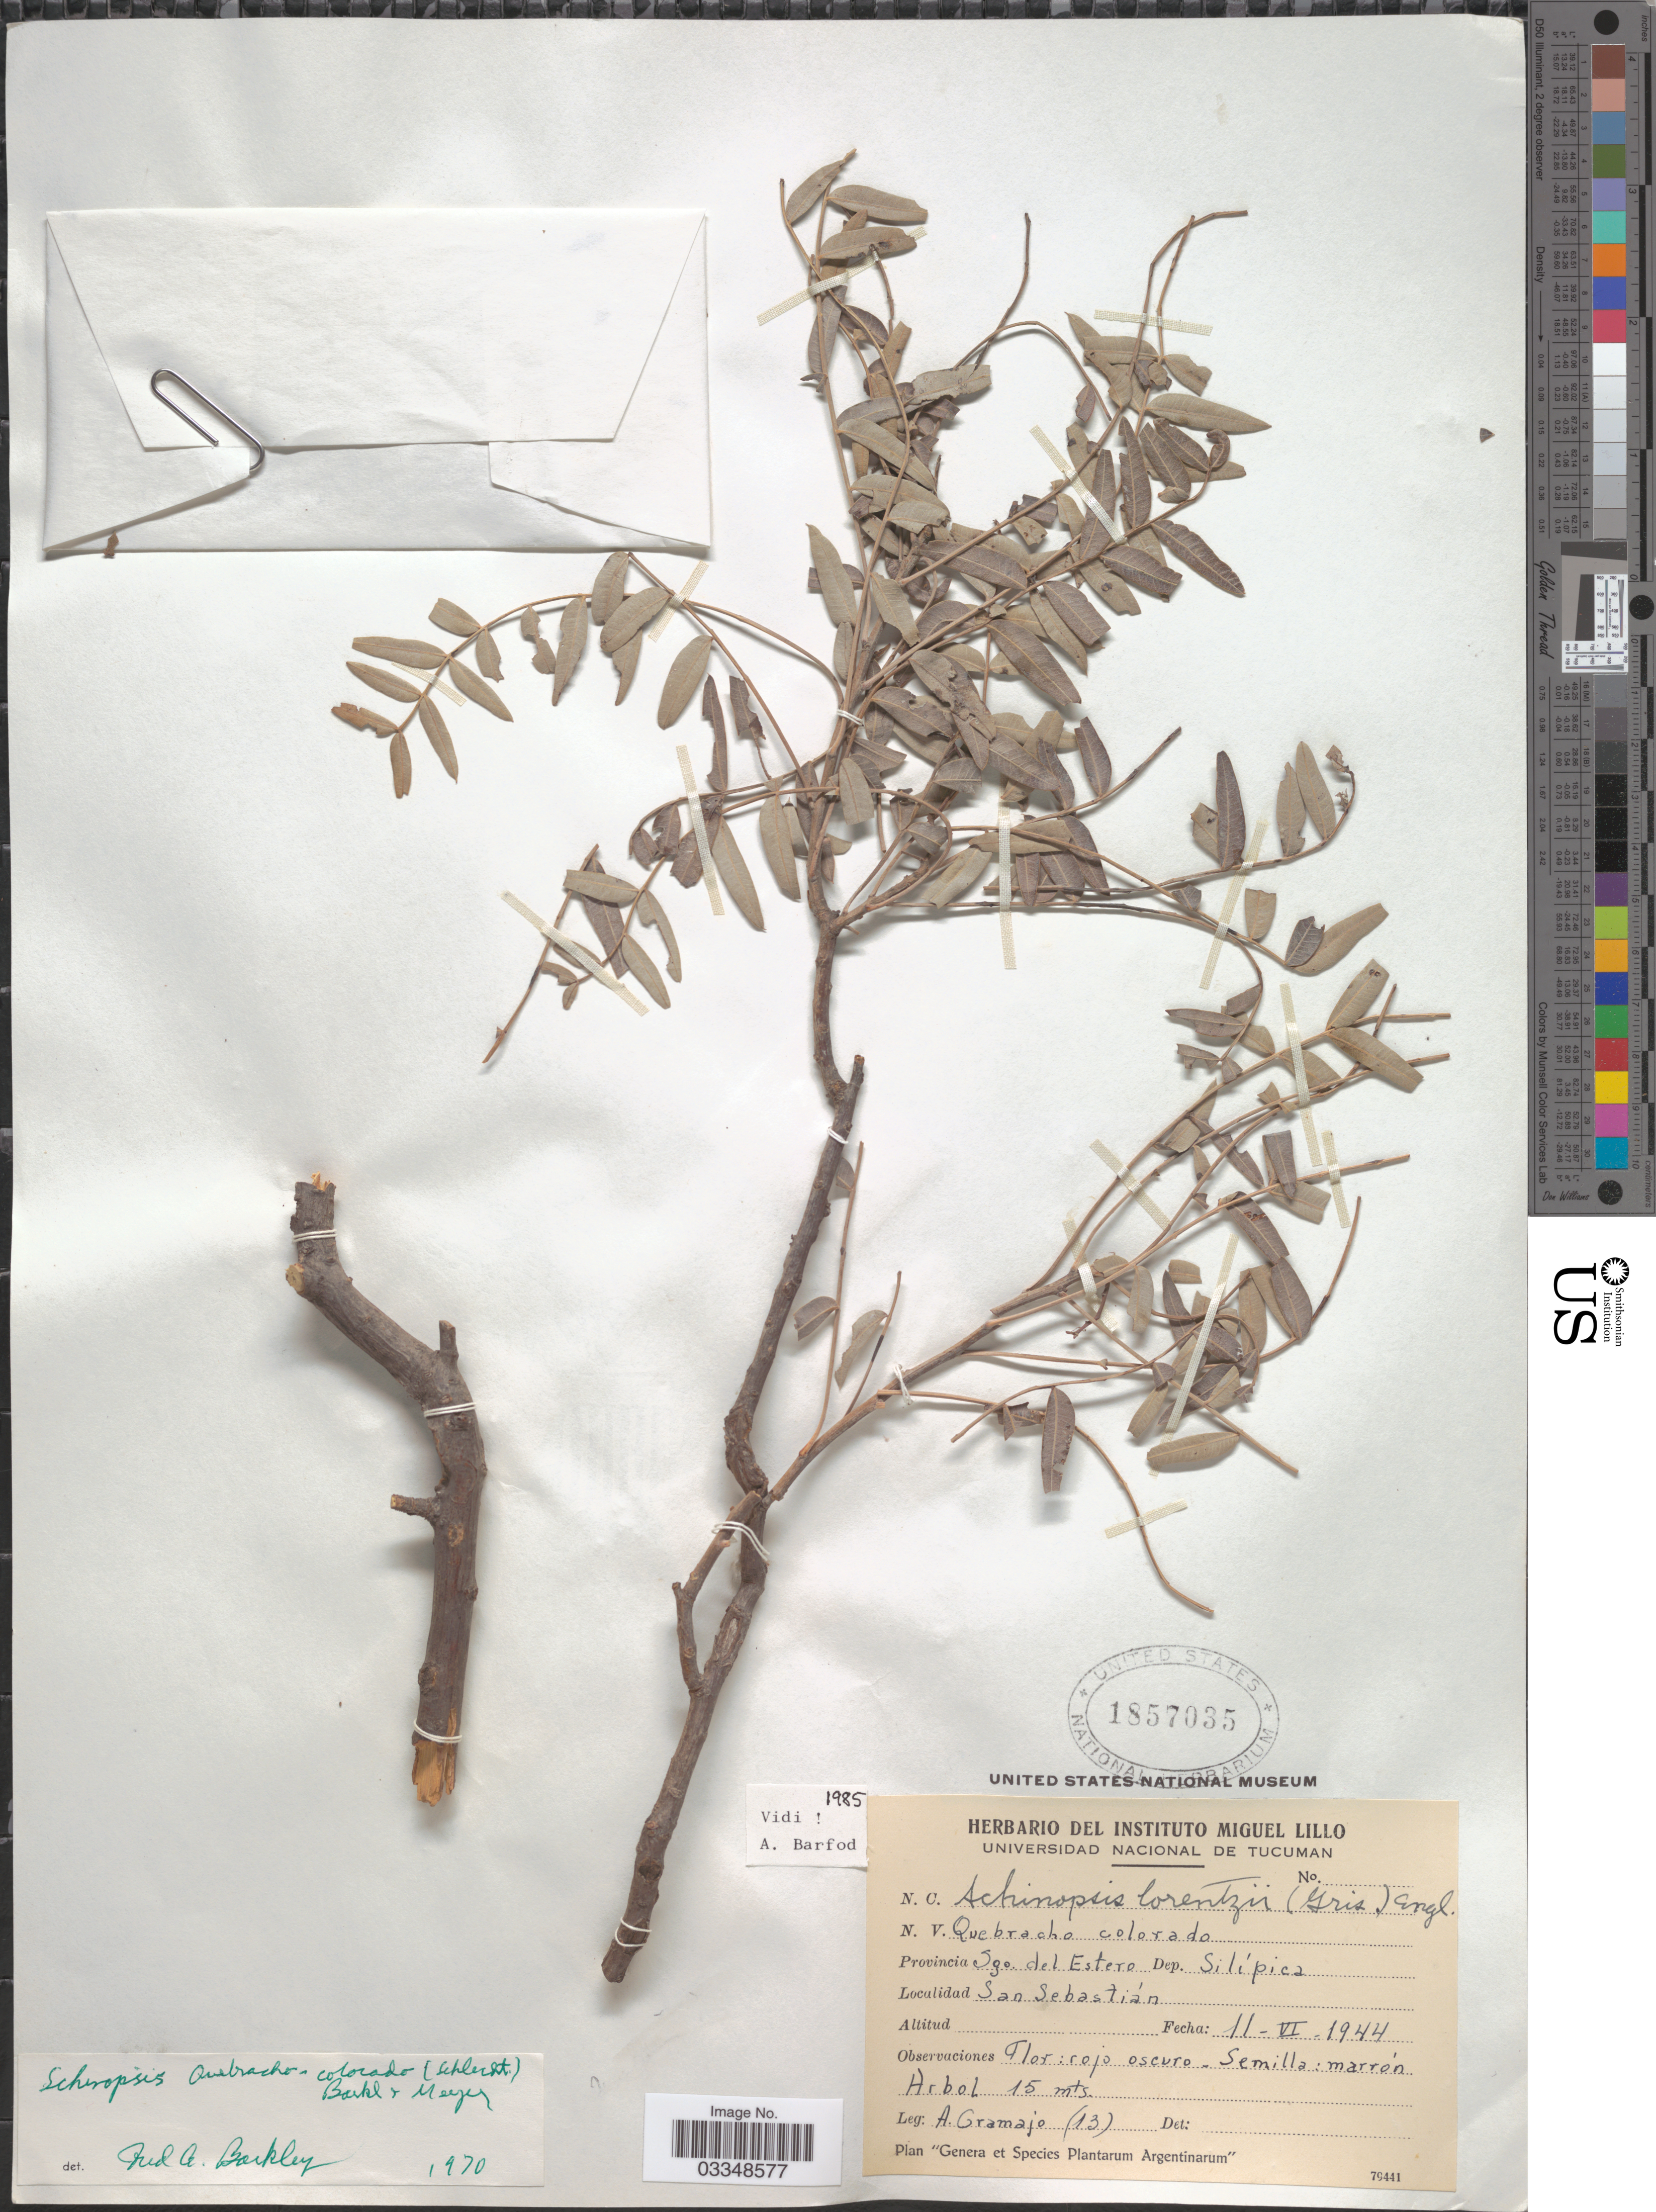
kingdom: Plantae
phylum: Tracheophyta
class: Magnoliopsida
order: Sapindales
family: Anacardiaceae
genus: Schinopsis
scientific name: Schinopsis quebracho-colorado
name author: F.A. Barkley & T. Mey.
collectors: A. Gramajo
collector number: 13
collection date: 1944-06-11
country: Argentina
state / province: Santiago del Estero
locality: Dep. Silípica. San Sebastián.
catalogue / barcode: US 1857035